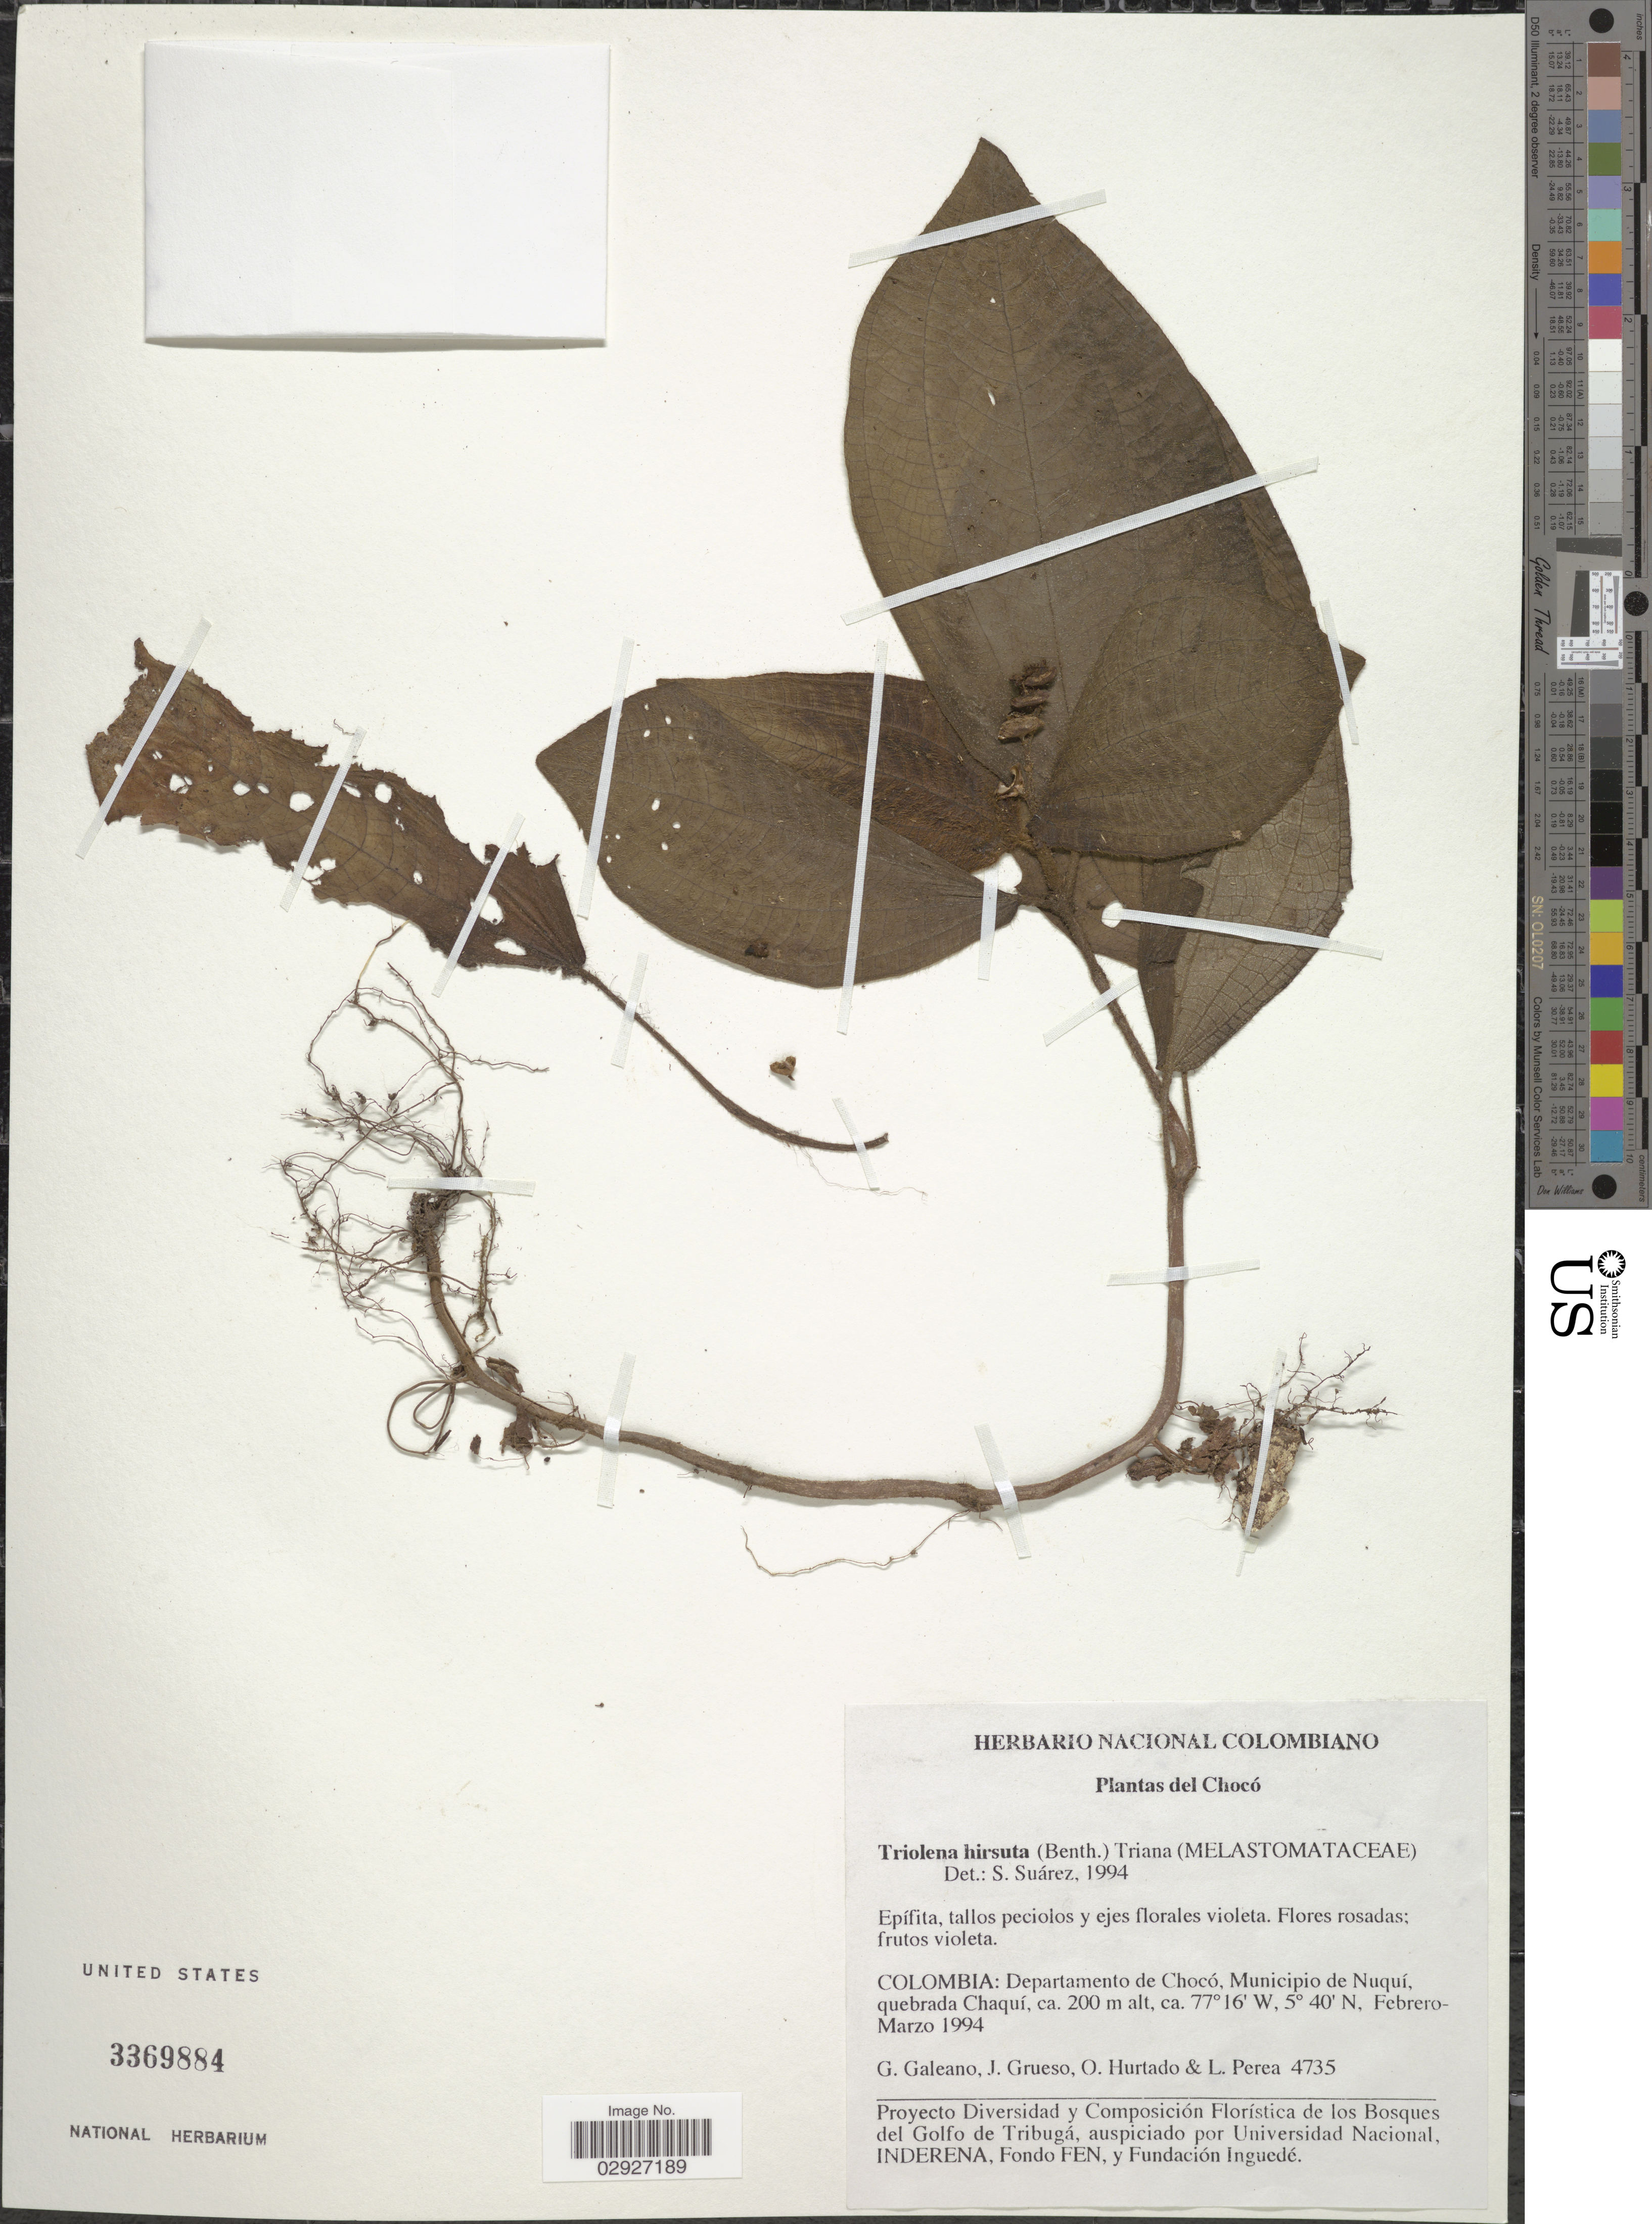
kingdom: Plantae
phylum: Tracheophyta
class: Magnoliopsida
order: Myrtales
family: Melastomataceae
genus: Triolena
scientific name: Triolena hirsuta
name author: (Benth.) Triana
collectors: G. A. Galeano, J. Grueso, O. Hurtado & L. Perea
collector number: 4735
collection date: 1994-02/1994-03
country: Colombia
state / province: Chocó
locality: Departamento de Chocó, Municipio de Nuquí, quebrada Chaquí.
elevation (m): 200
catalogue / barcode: US 3369884